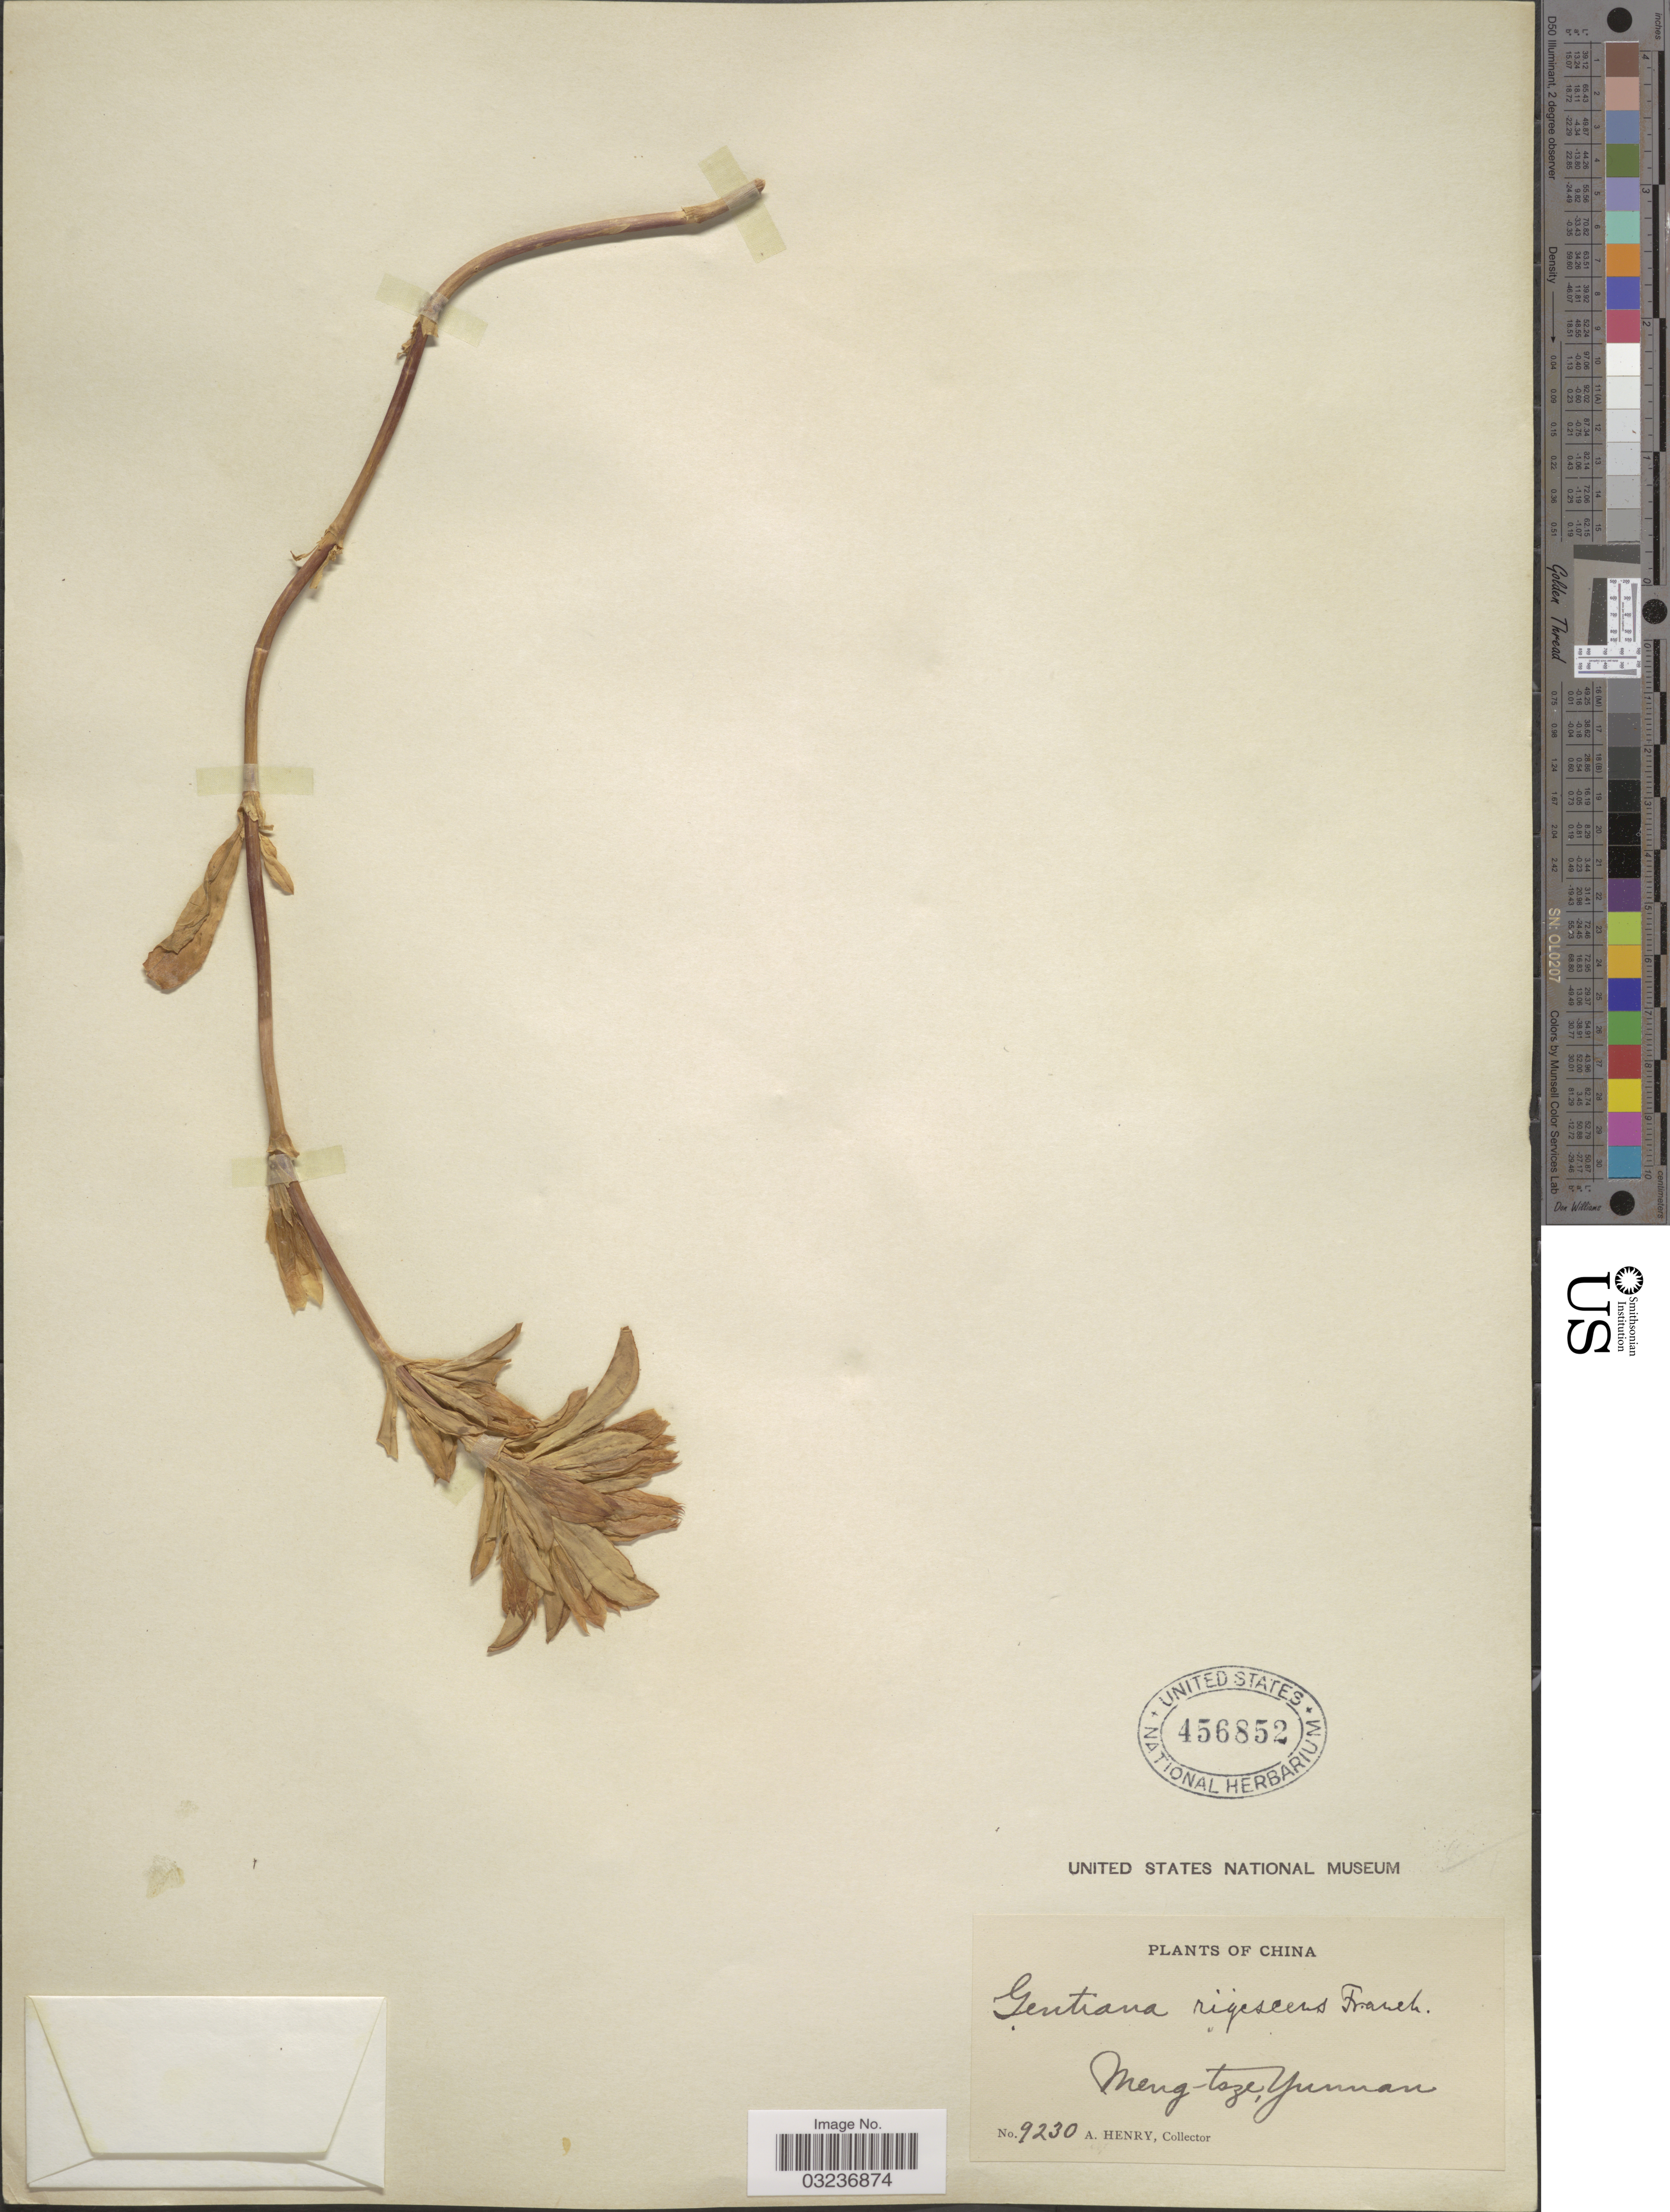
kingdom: Plantae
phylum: Tracheophyta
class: Magnoliopsida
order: Gentianales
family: Gentianaceae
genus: Gentiana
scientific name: Gentiana rigescens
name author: Franch. ex Hemsl.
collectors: A. Henry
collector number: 9230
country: China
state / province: Yunnan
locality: Yunnan, Meng-tsze.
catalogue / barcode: US 456852